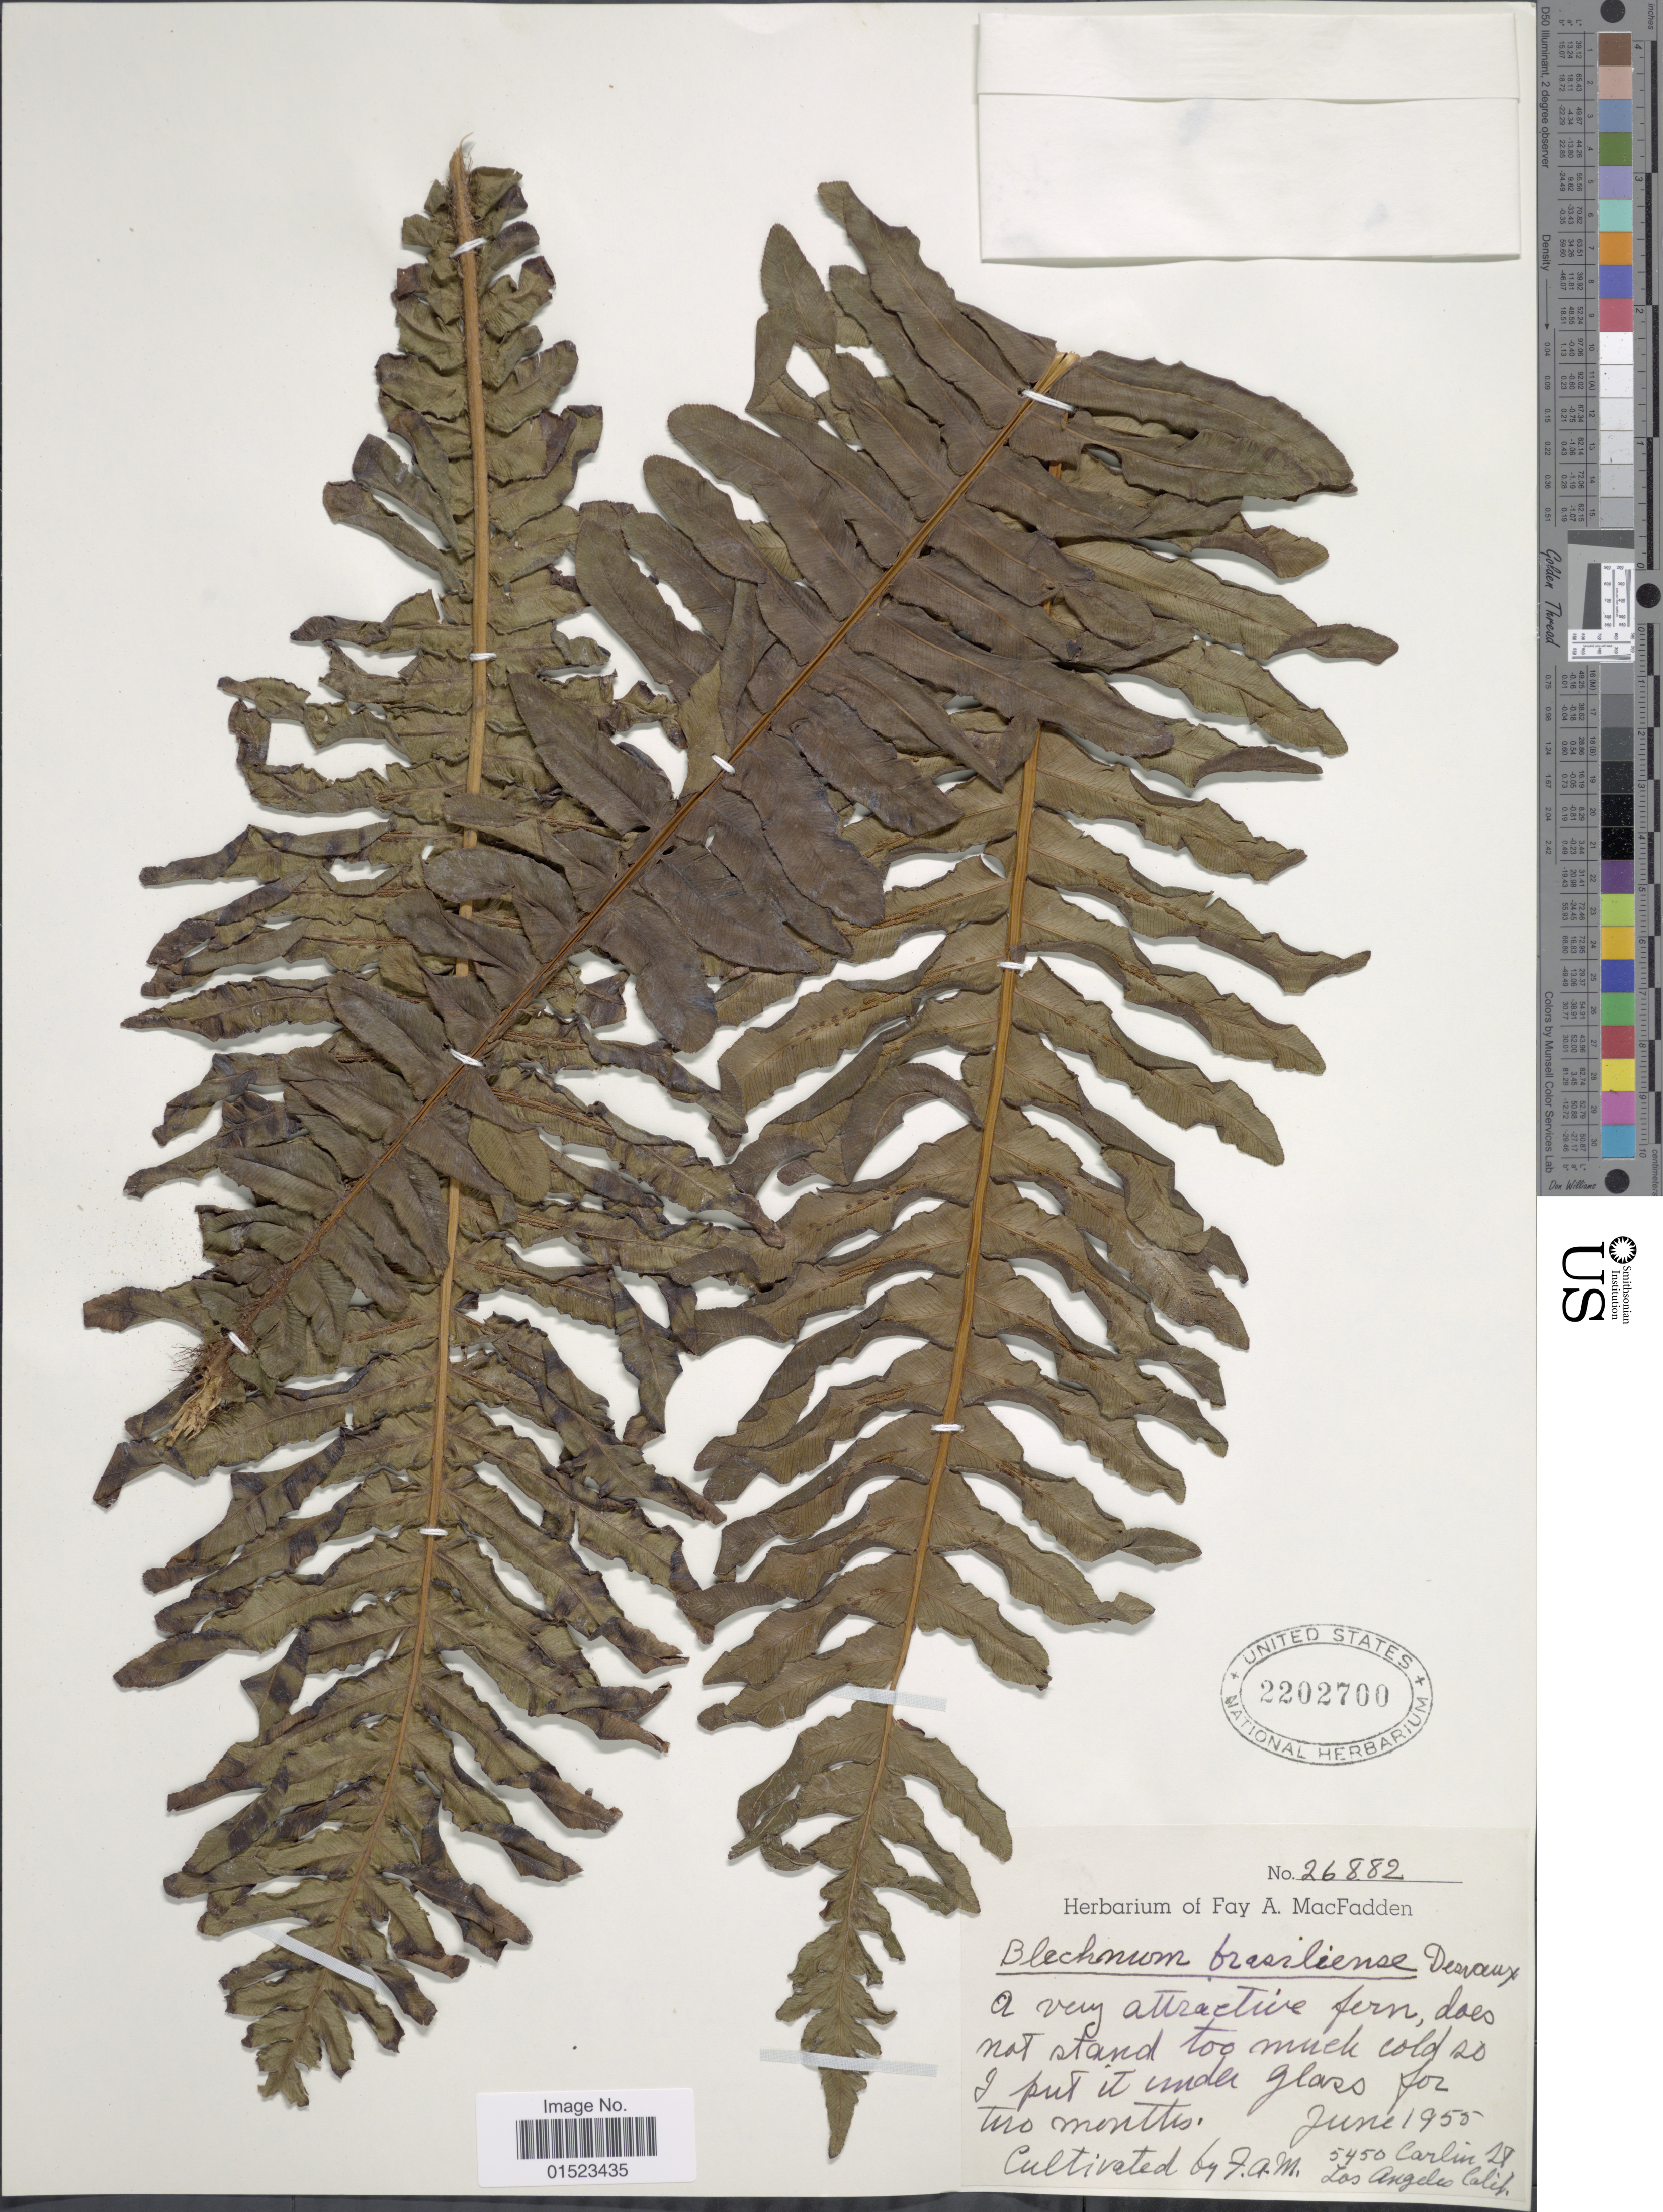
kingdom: Plantae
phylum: Tracheophyta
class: Polypodiopsida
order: Polypodiales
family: Blechnaceae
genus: Blechnum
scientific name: Blechnum brasiliense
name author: Desv.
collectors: F. MacFadden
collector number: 26882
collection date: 1955-06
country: United States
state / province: California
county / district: Los Angeles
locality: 5450 Carlin St., Los Angeles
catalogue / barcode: US 2202700